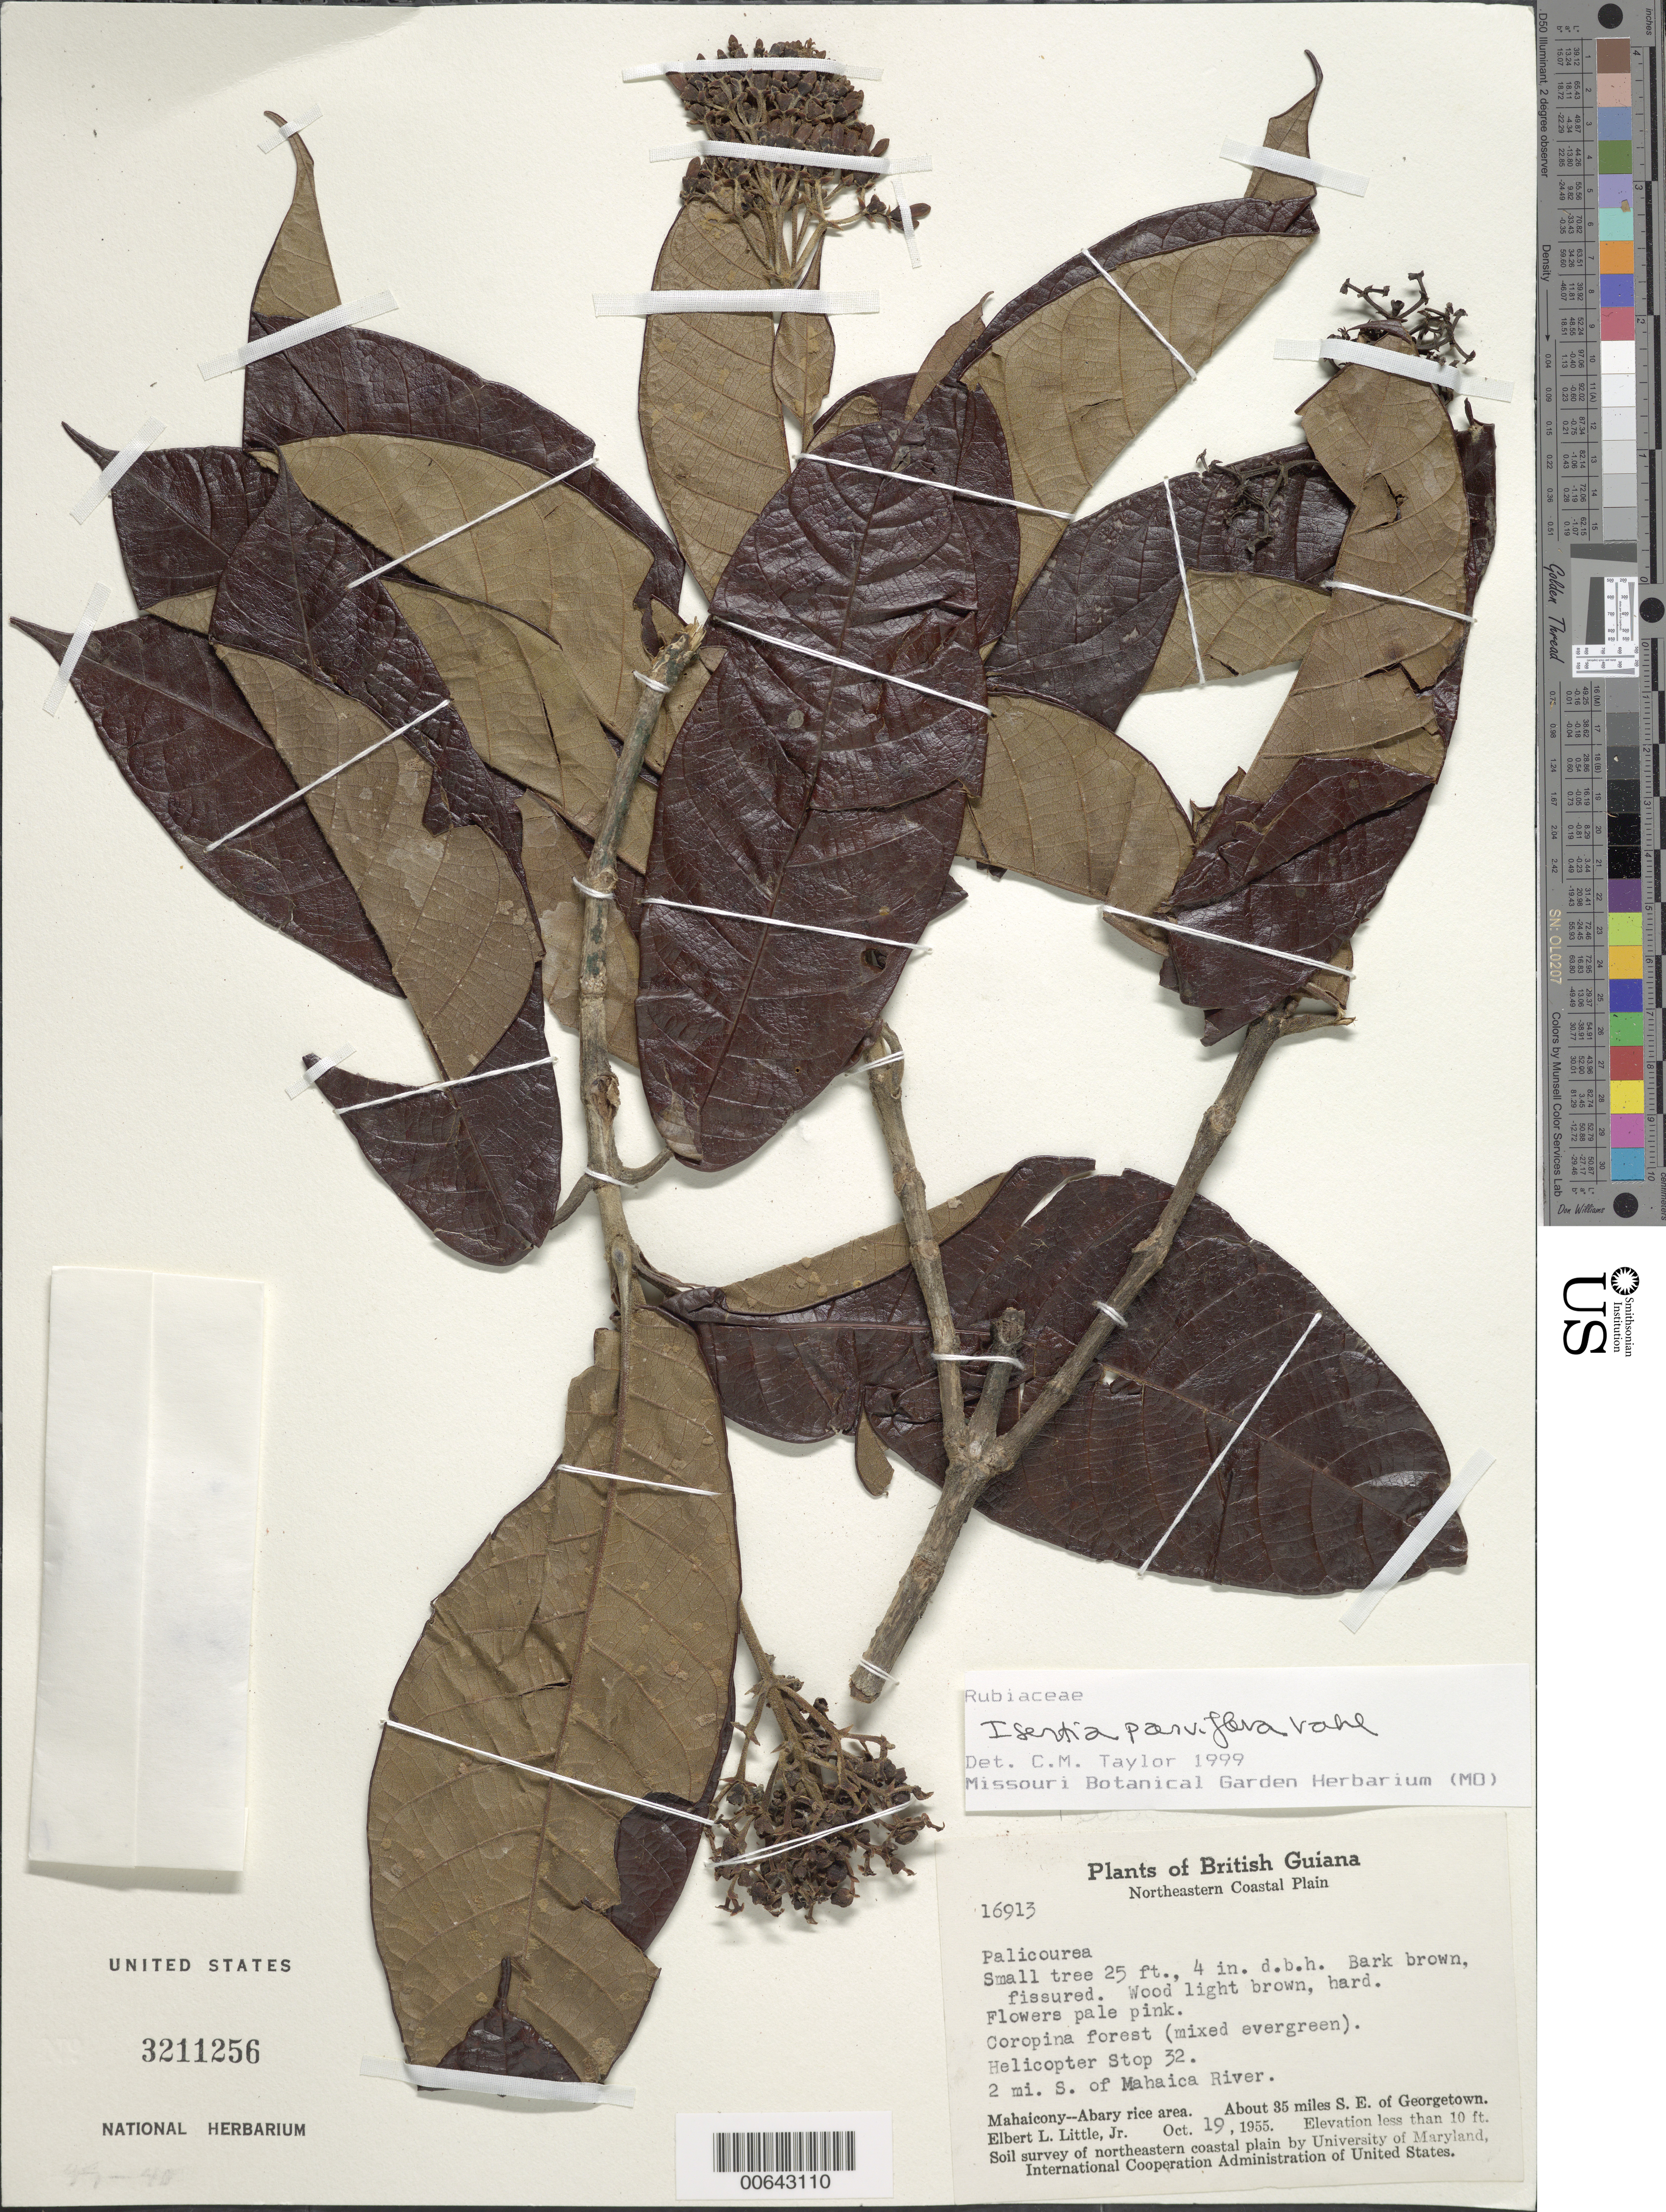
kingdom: Plantae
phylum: Tracheophyta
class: Magnoliopsida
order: Gentianales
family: Rubiaceae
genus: Isertia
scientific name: Isertia parviflora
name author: Vahl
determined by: Taylor, Charlotte M.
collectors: E. L. Little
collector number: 16913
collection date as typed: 19-Oct-55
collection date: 1955-10-19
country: Guyana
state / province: Mahaica-Berbice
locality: Mahaicony-Abary rice area, about 35 mi. SE of Georgetown, 2 mi. S of Mahaica R.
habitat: Coropina forest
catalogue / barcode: US 3211256